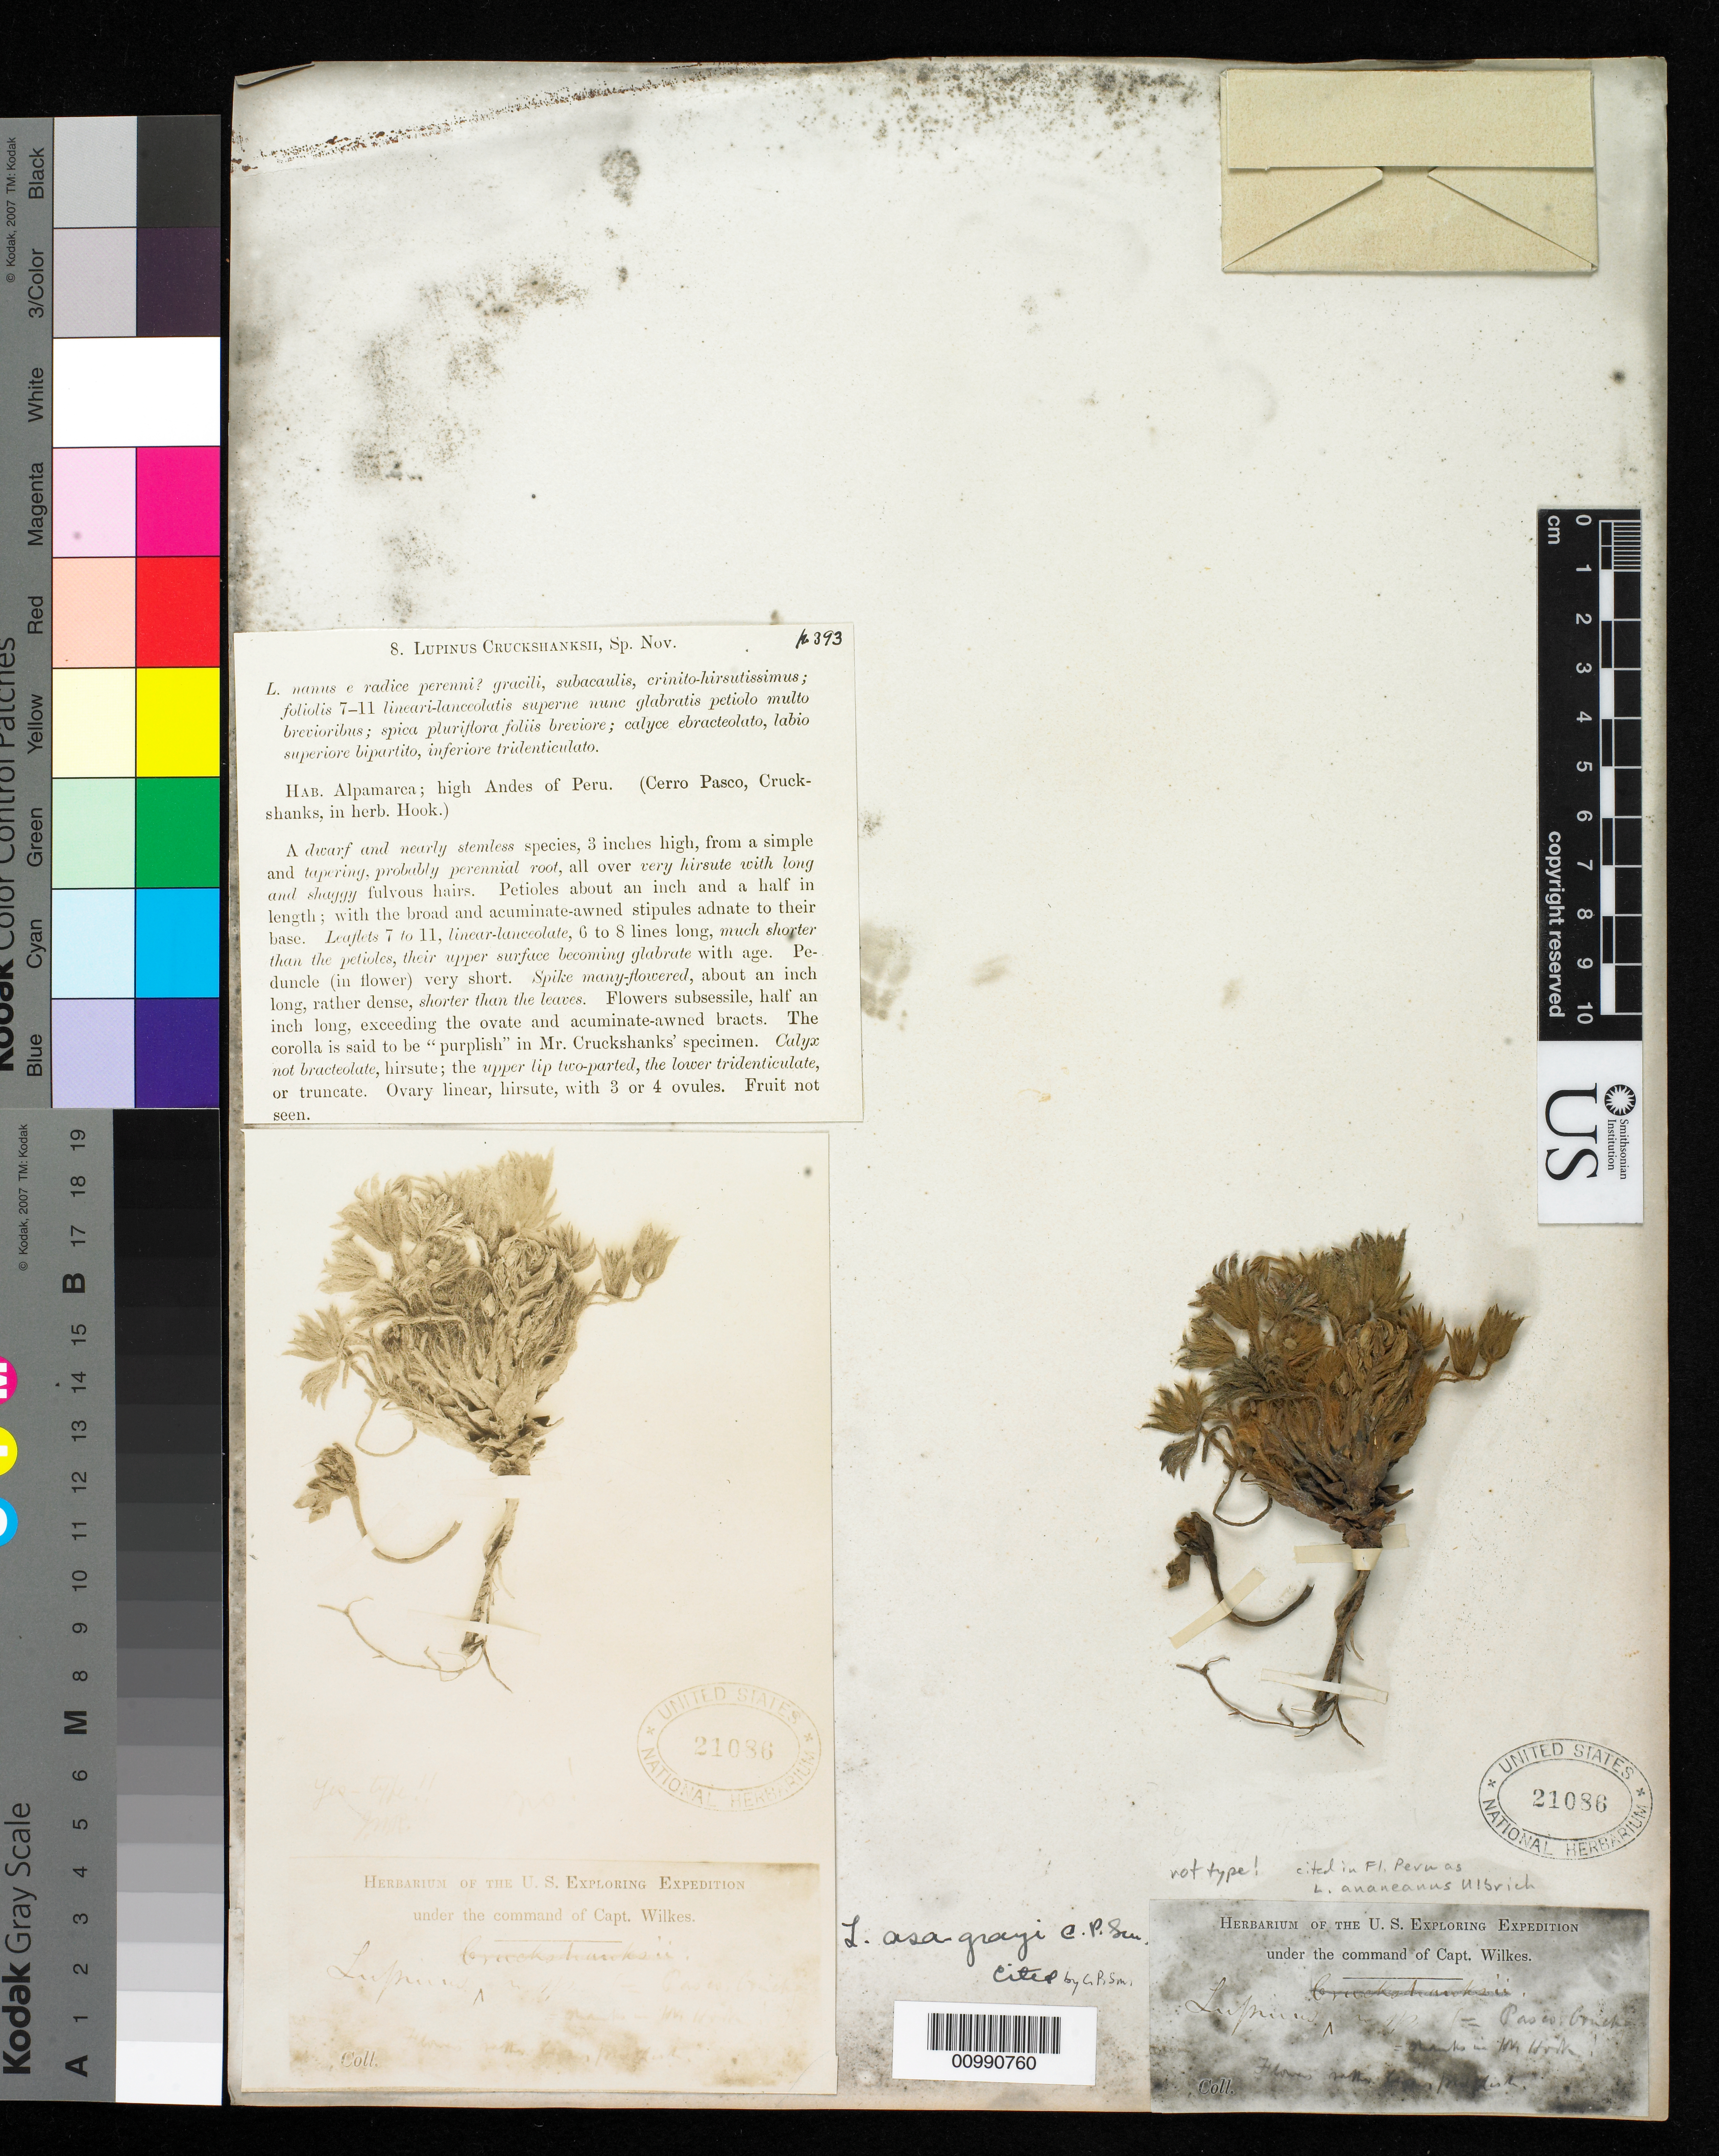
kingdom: Plantae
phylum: Tracheophyta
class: Magnoliopsida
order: Fabales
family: Fabaceae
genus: Lupinus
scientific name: Lupinus ananeanus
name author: Ulbr.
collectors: Wilkes Explor. Exped.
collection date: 1838/1842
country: Peru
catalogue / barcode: US 21086